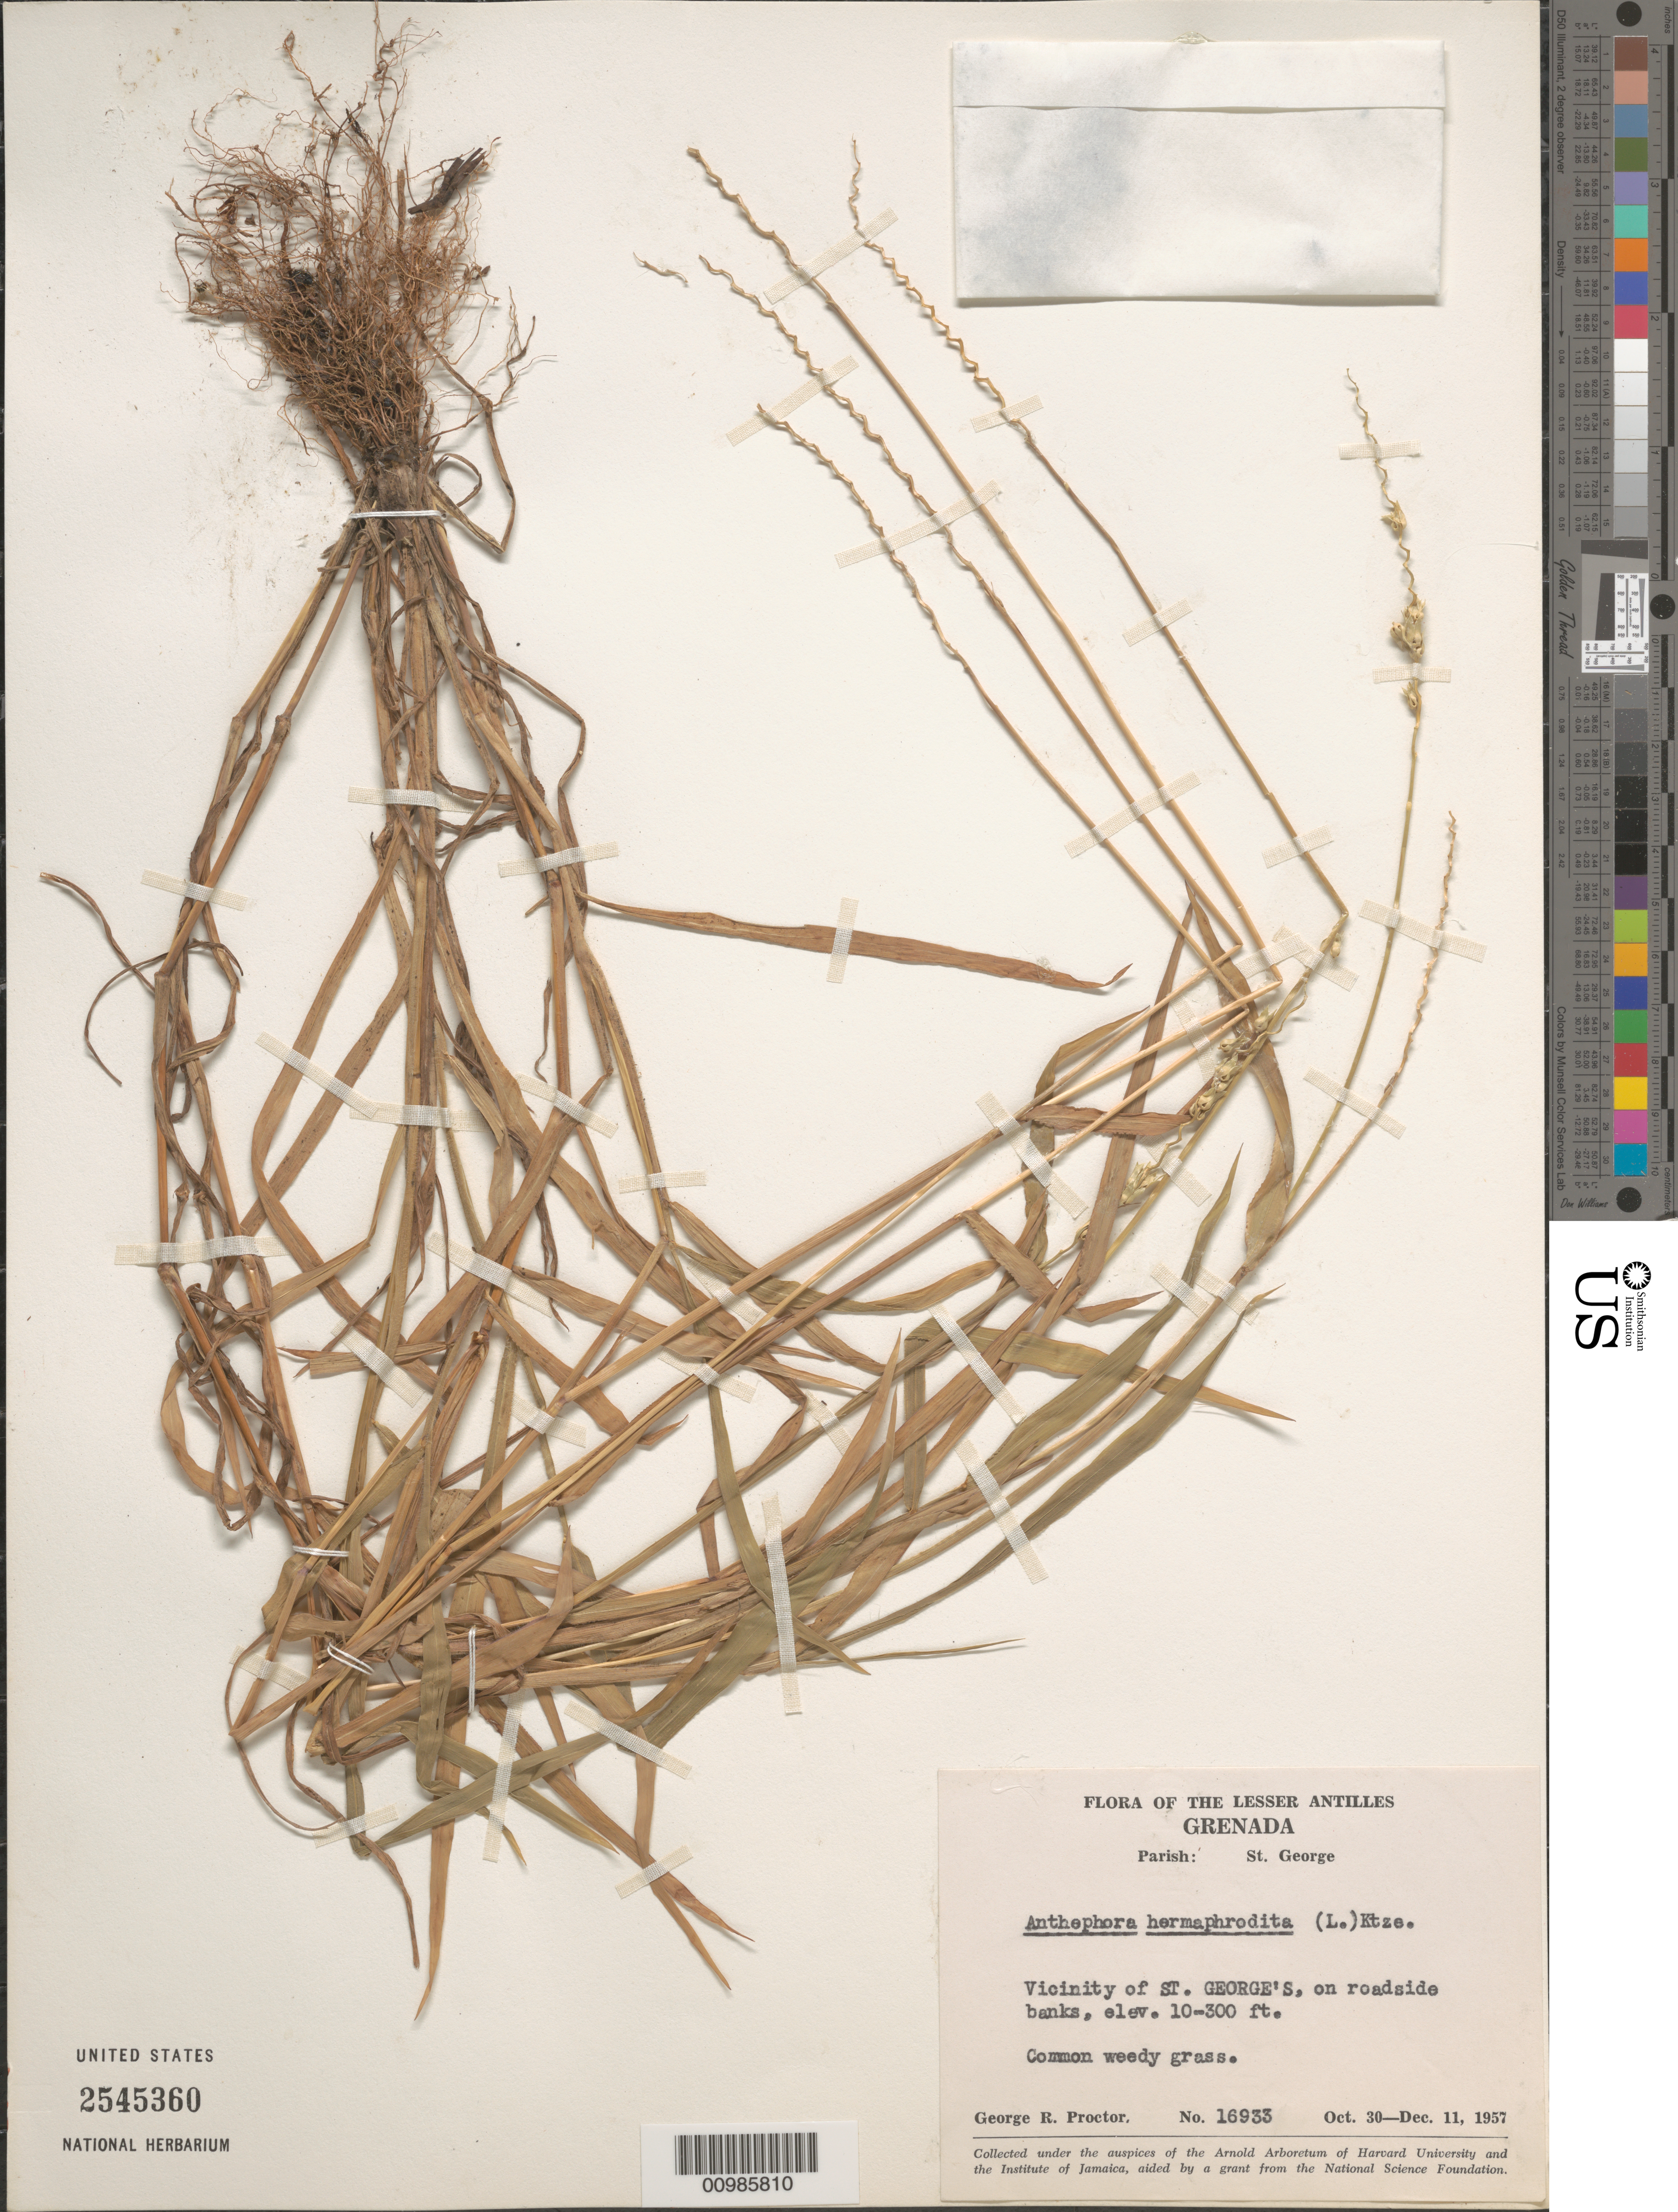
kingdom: Plantae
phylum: Tracheophyta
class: Liliopsida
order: Poales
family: Poaceae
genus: Anthephora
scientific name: Anthephora hermaphrodita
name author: (L.) Kuntze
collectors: G. R. Proctor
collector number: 16933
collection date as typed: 30 Oct 1957 to 11 Dec 1957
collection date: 1957-10-30/1957-12-11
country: Grenada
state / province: Saint George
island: Grenada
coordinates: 0 N, 0 E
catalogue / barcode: US 2545360